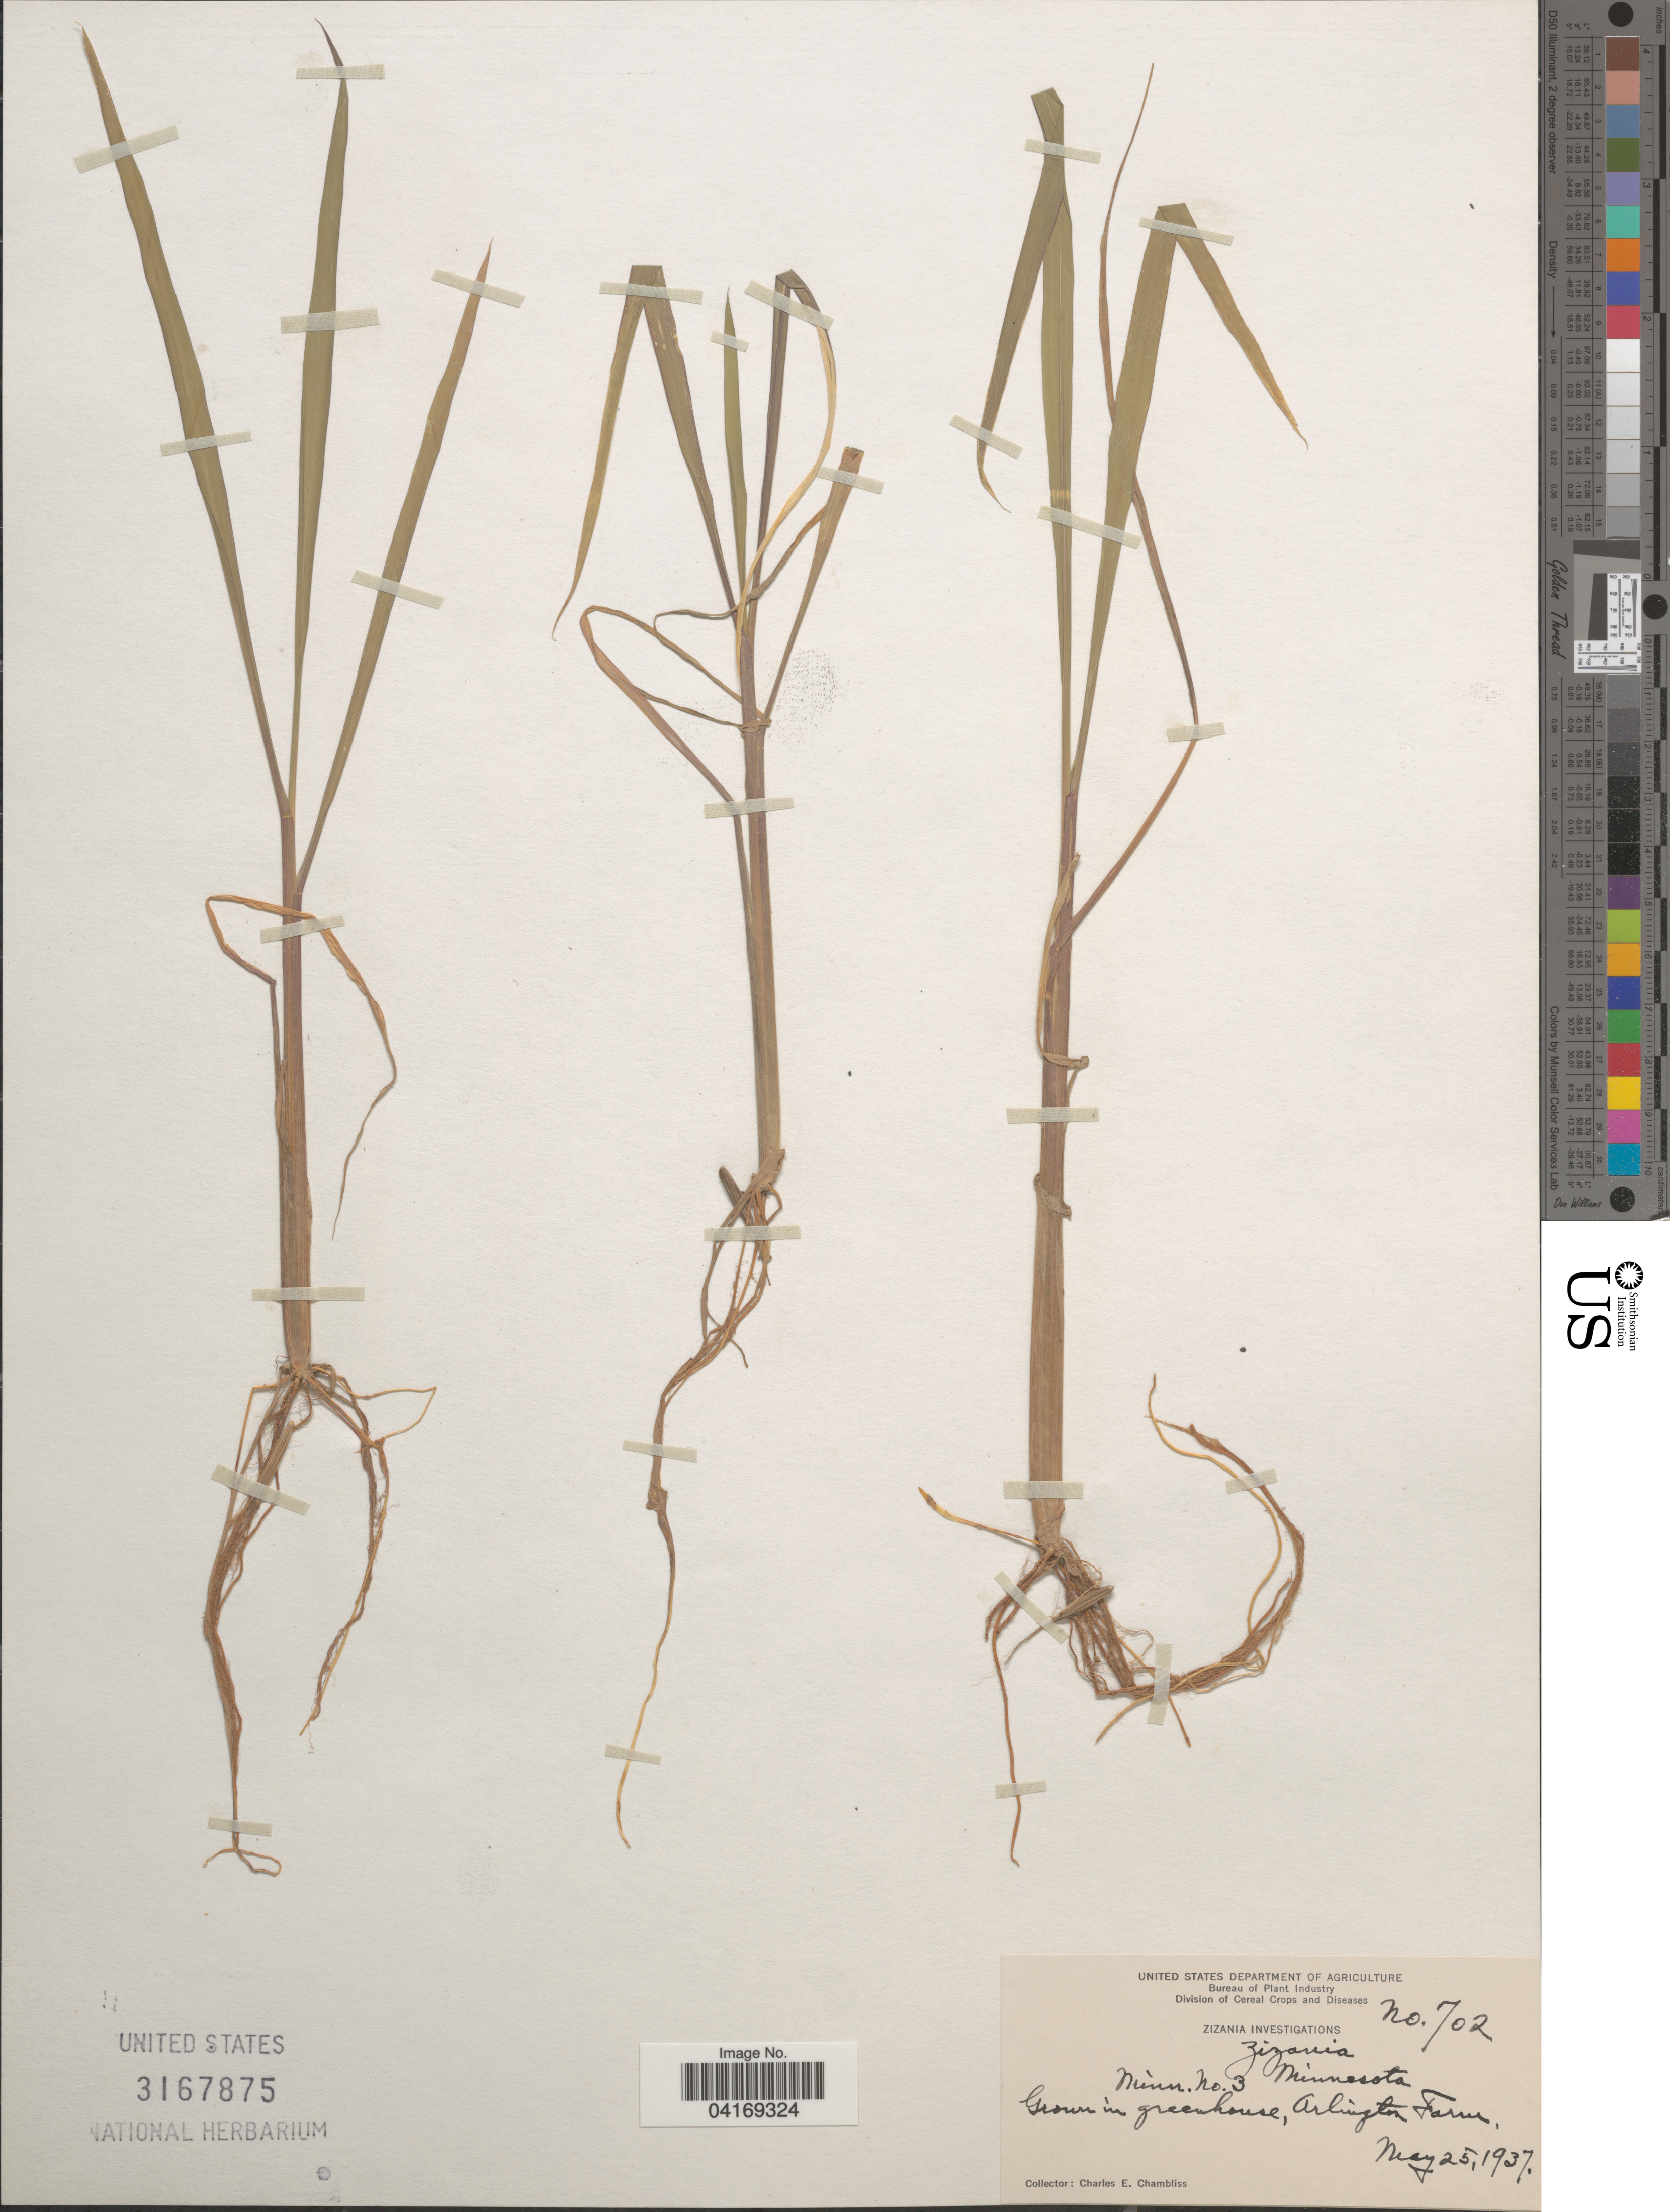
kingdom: Plantae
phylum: Tracheophyta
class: Liliopsida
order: Poales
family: Poaceae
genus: Zizania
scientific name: Zizania sp.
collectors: C. Chambliss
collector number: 702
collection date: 1937-05-25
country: United States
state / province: Virginia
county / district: Arlington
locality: In greenhouse, Arlington Farm.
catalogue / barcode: US 3167875